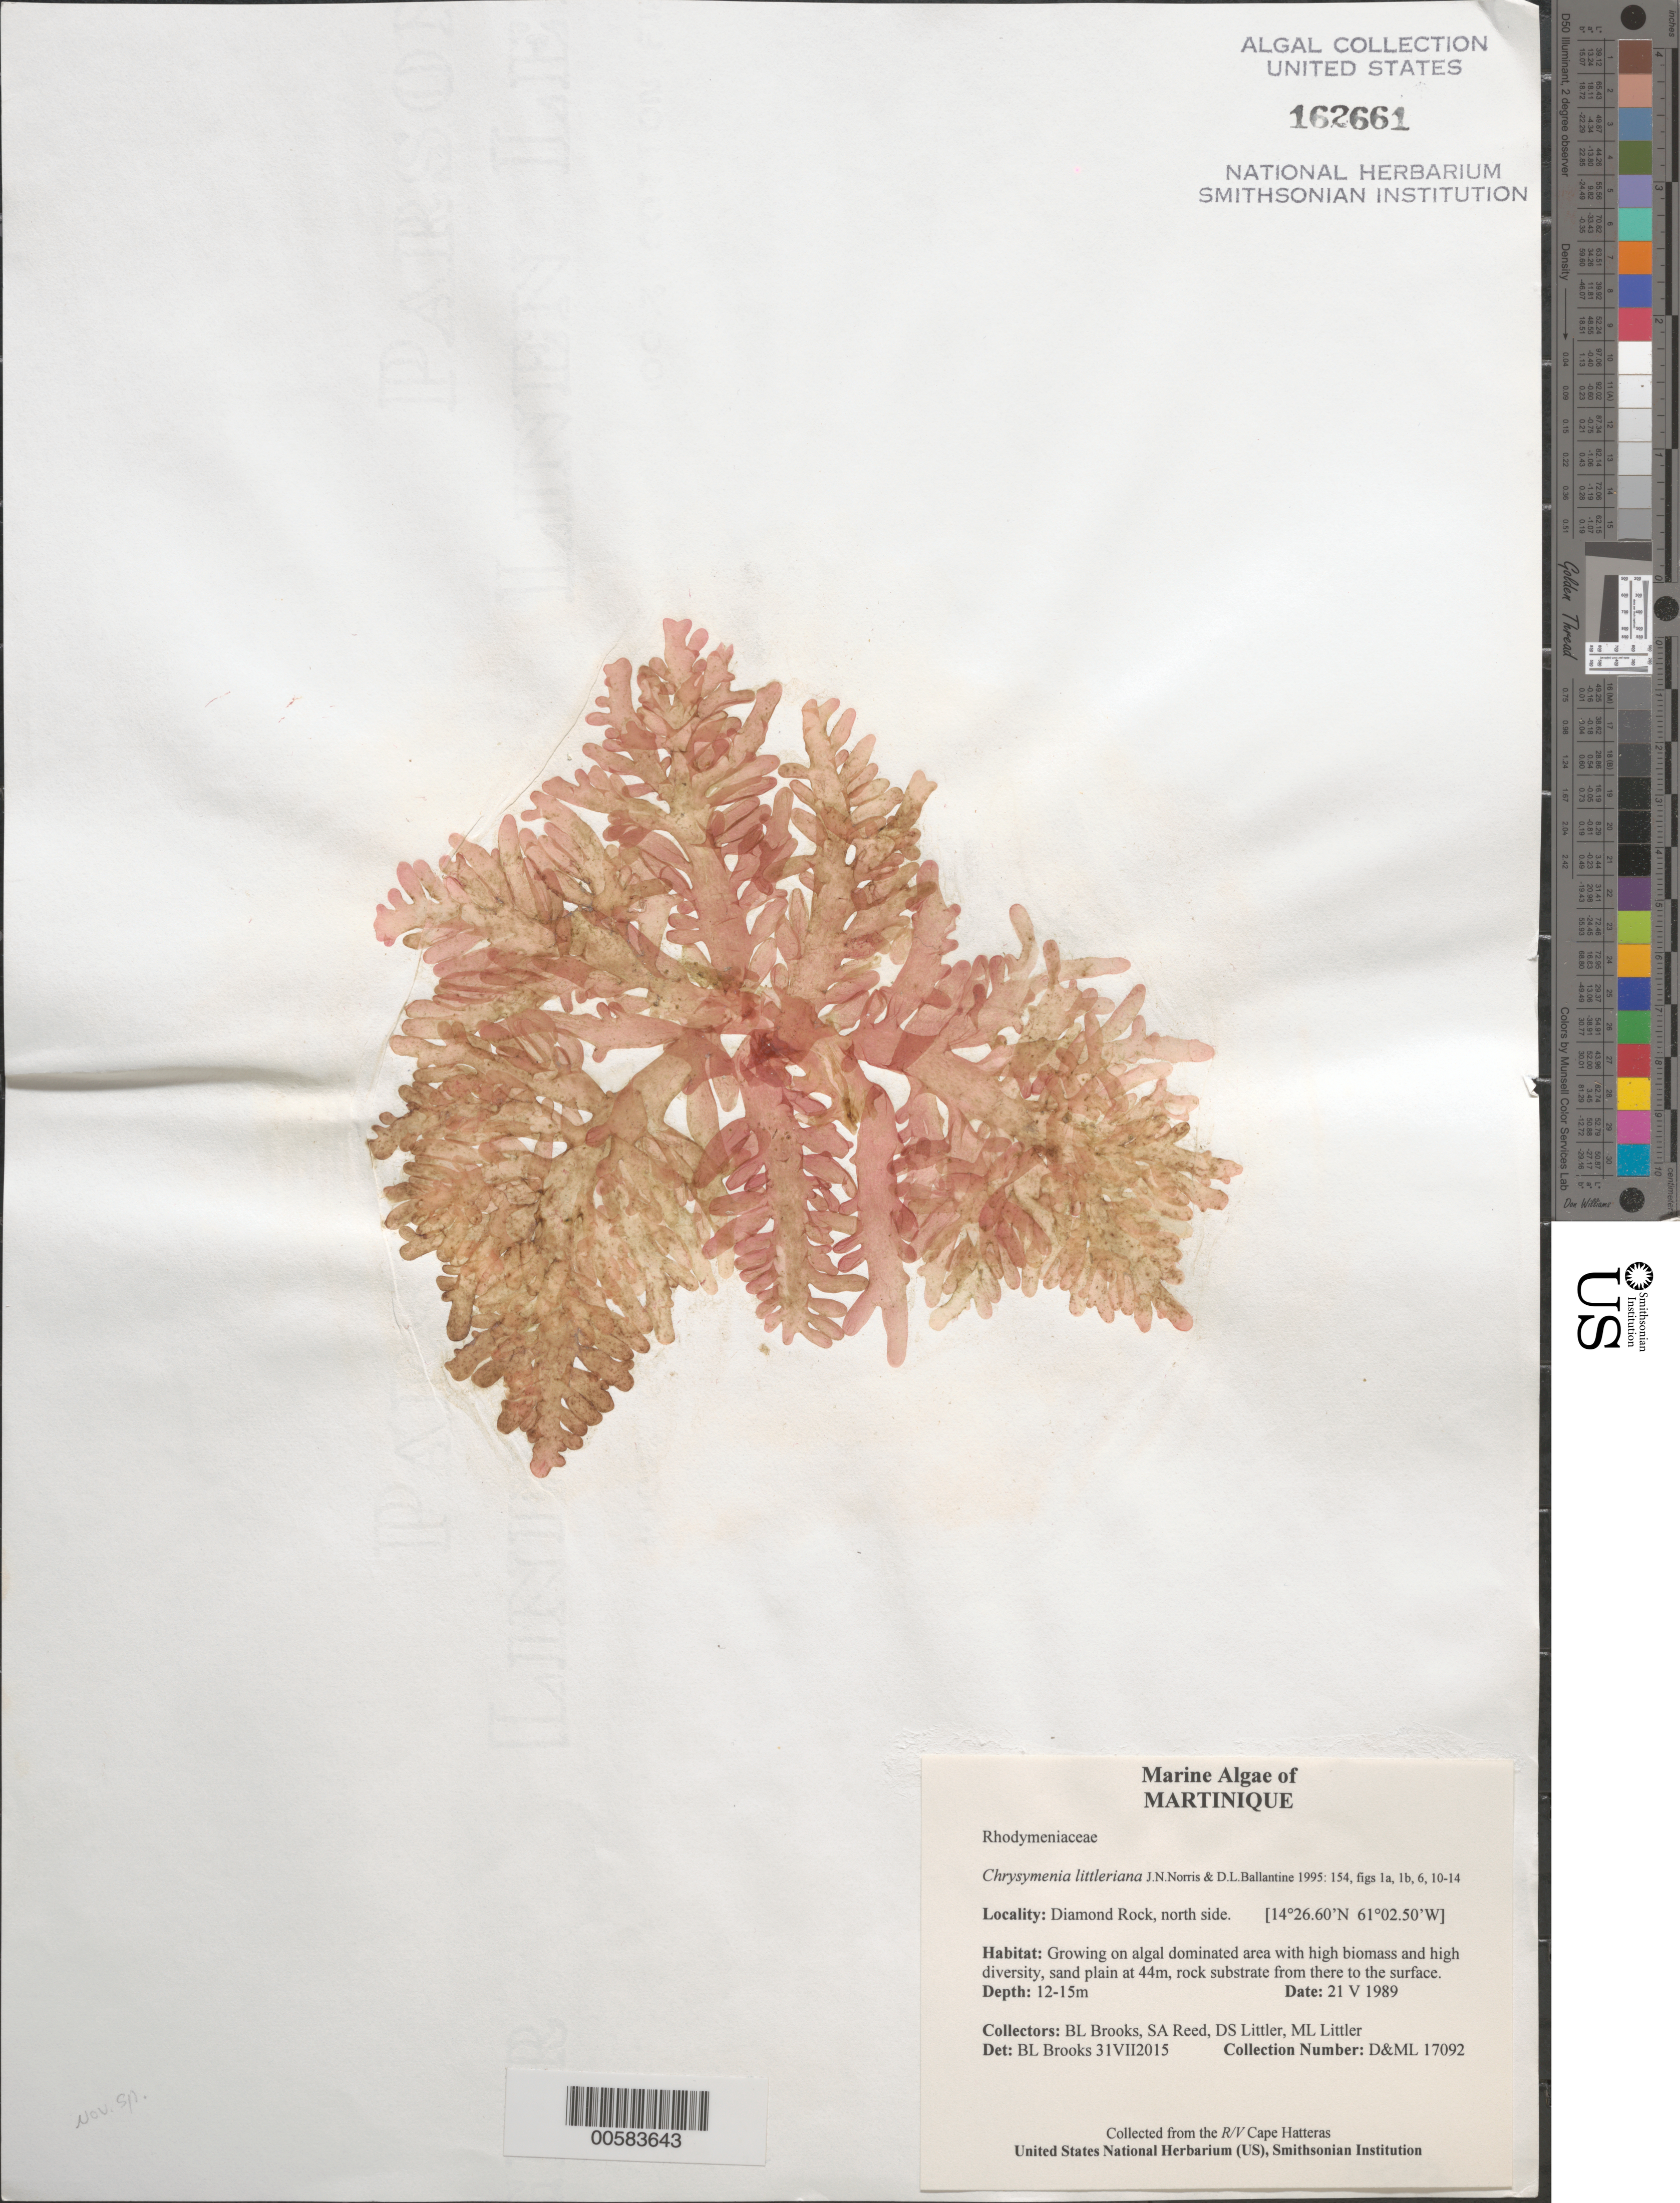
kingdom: Plantae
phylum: Rhodophyta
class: Florideophyceae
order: Rhodymeniales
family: Rhodymeniaceae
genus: Chrysymenia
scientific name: Chrysymenia littleriana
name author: J.N. Norris & D.L. Ballant.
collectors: B. Brooks, S. Reed, D. S. Littler & M. Littler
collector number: D&ML17092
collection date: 1989-05-21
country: Martinique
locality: Diamond Rock, north side.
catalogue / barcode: US 162661